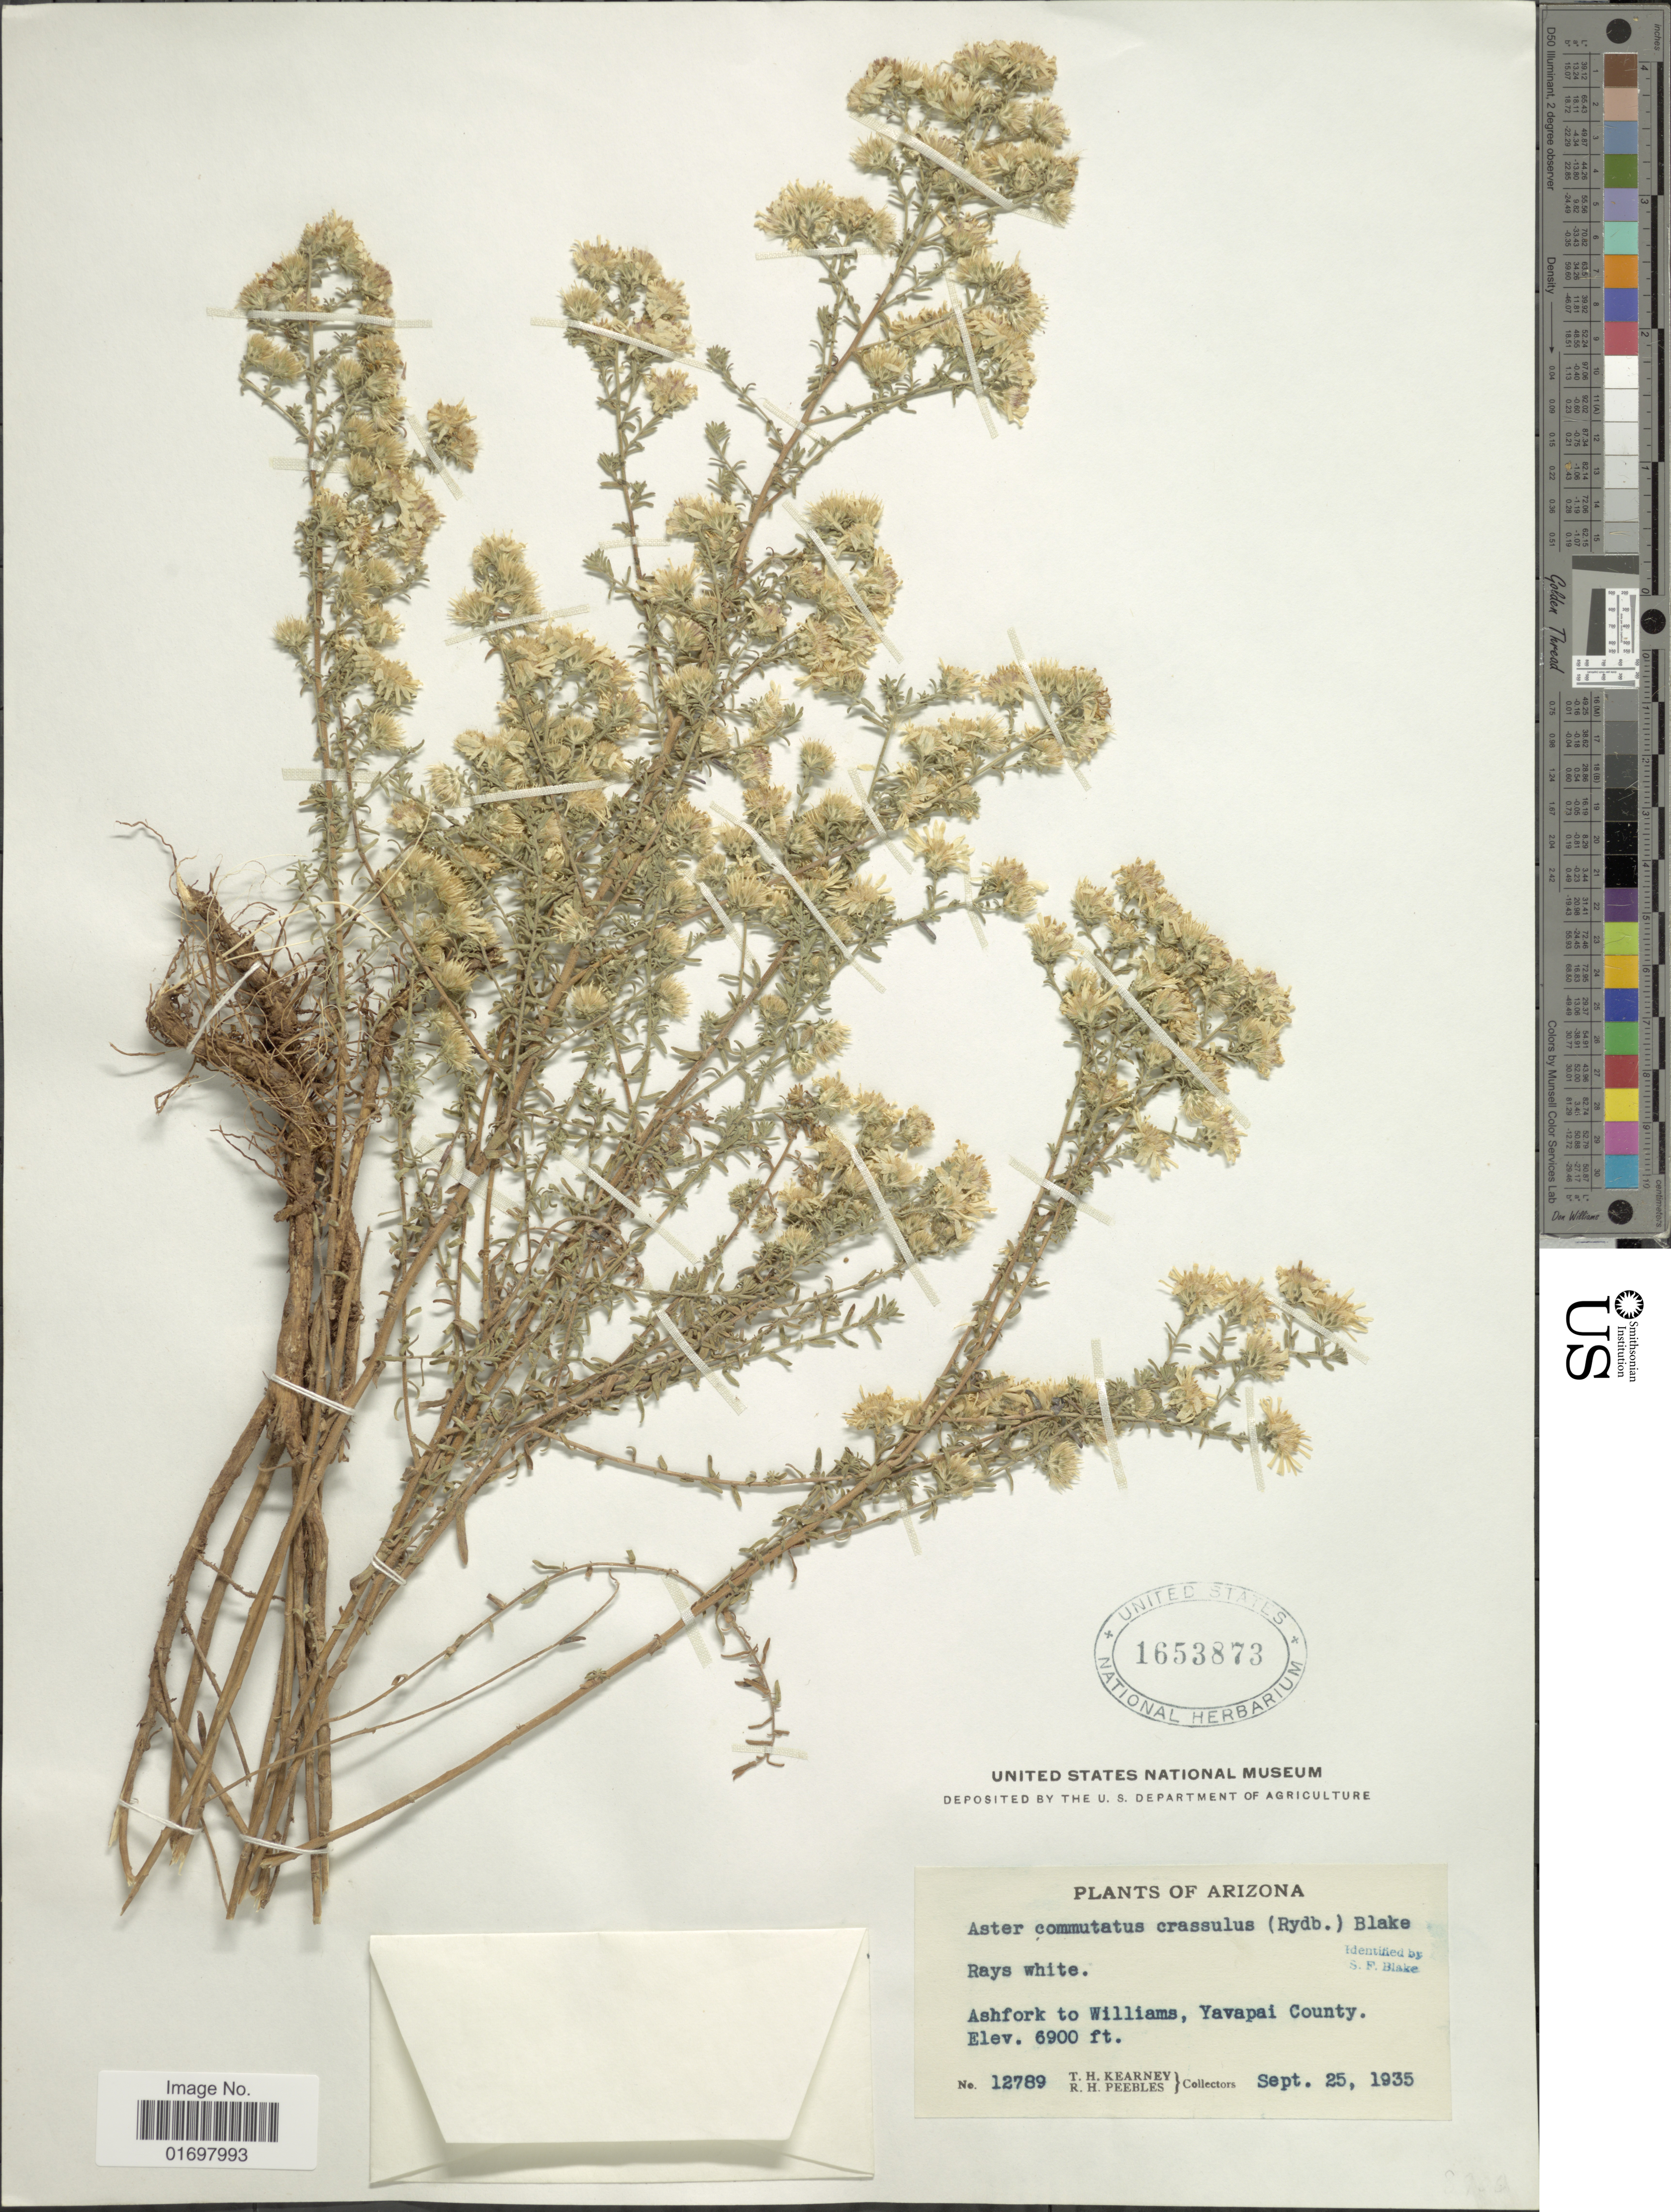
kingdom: Plantae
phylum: Tracheophyta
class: Magnoliopsida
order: Asterales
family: Asteraceae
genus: Symphyotrichum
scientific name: Symphyotrichum falcatum var. commutatum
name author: (Torr. & A. Gray) G.L. Nesom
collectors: T. H. Kearney & R. H. Peebles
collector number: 12789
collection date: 1935-09-25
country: United States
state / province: Arizona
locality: Ashfork to Williams, Yavapai County.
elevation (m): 2103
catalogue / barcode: US 1653873